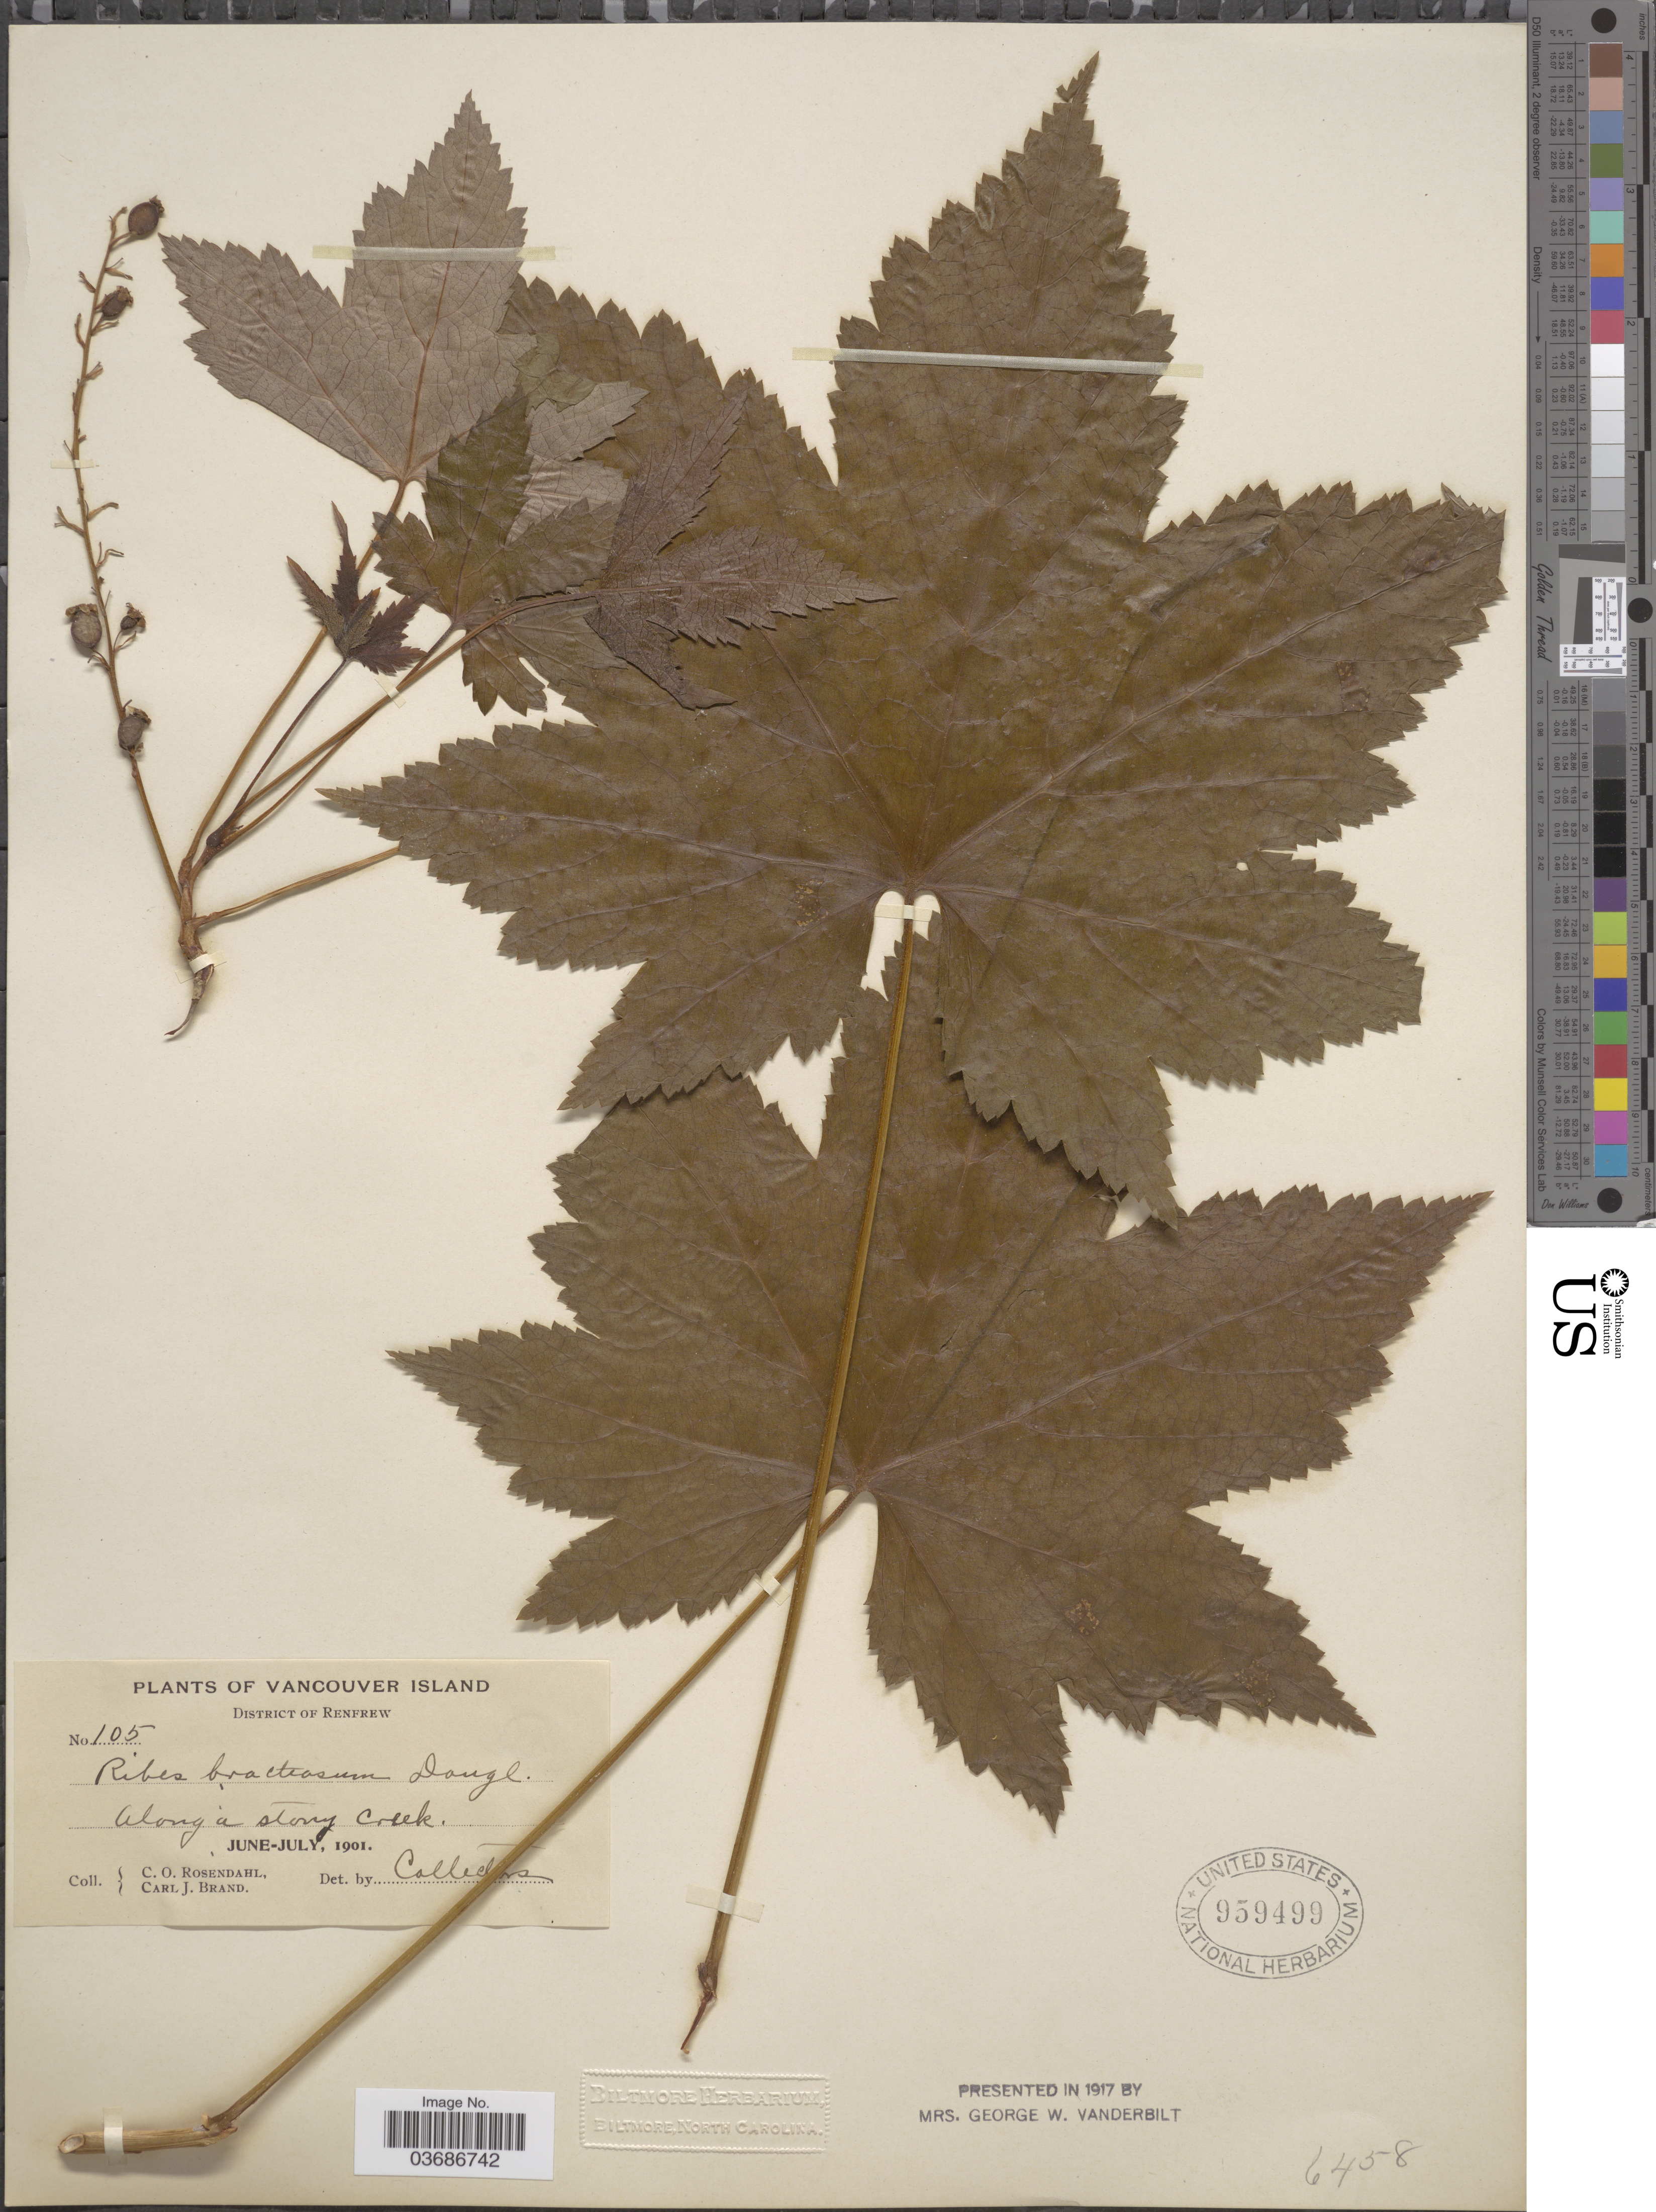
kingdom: Plantae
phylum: Tracheophyta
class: Magnoliopsida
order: Saxifragales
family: Grossulariaceae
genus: Ribes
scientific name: Ribes bracteosum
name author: Douglas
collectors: C. O. Rosendahl & C. J. Brand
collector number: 105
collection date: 1901-06/1901-07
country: Canada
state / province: British Columbia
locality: Vancouver Island. District of Renfrew. Along a stony creek.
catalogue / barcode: US 959499